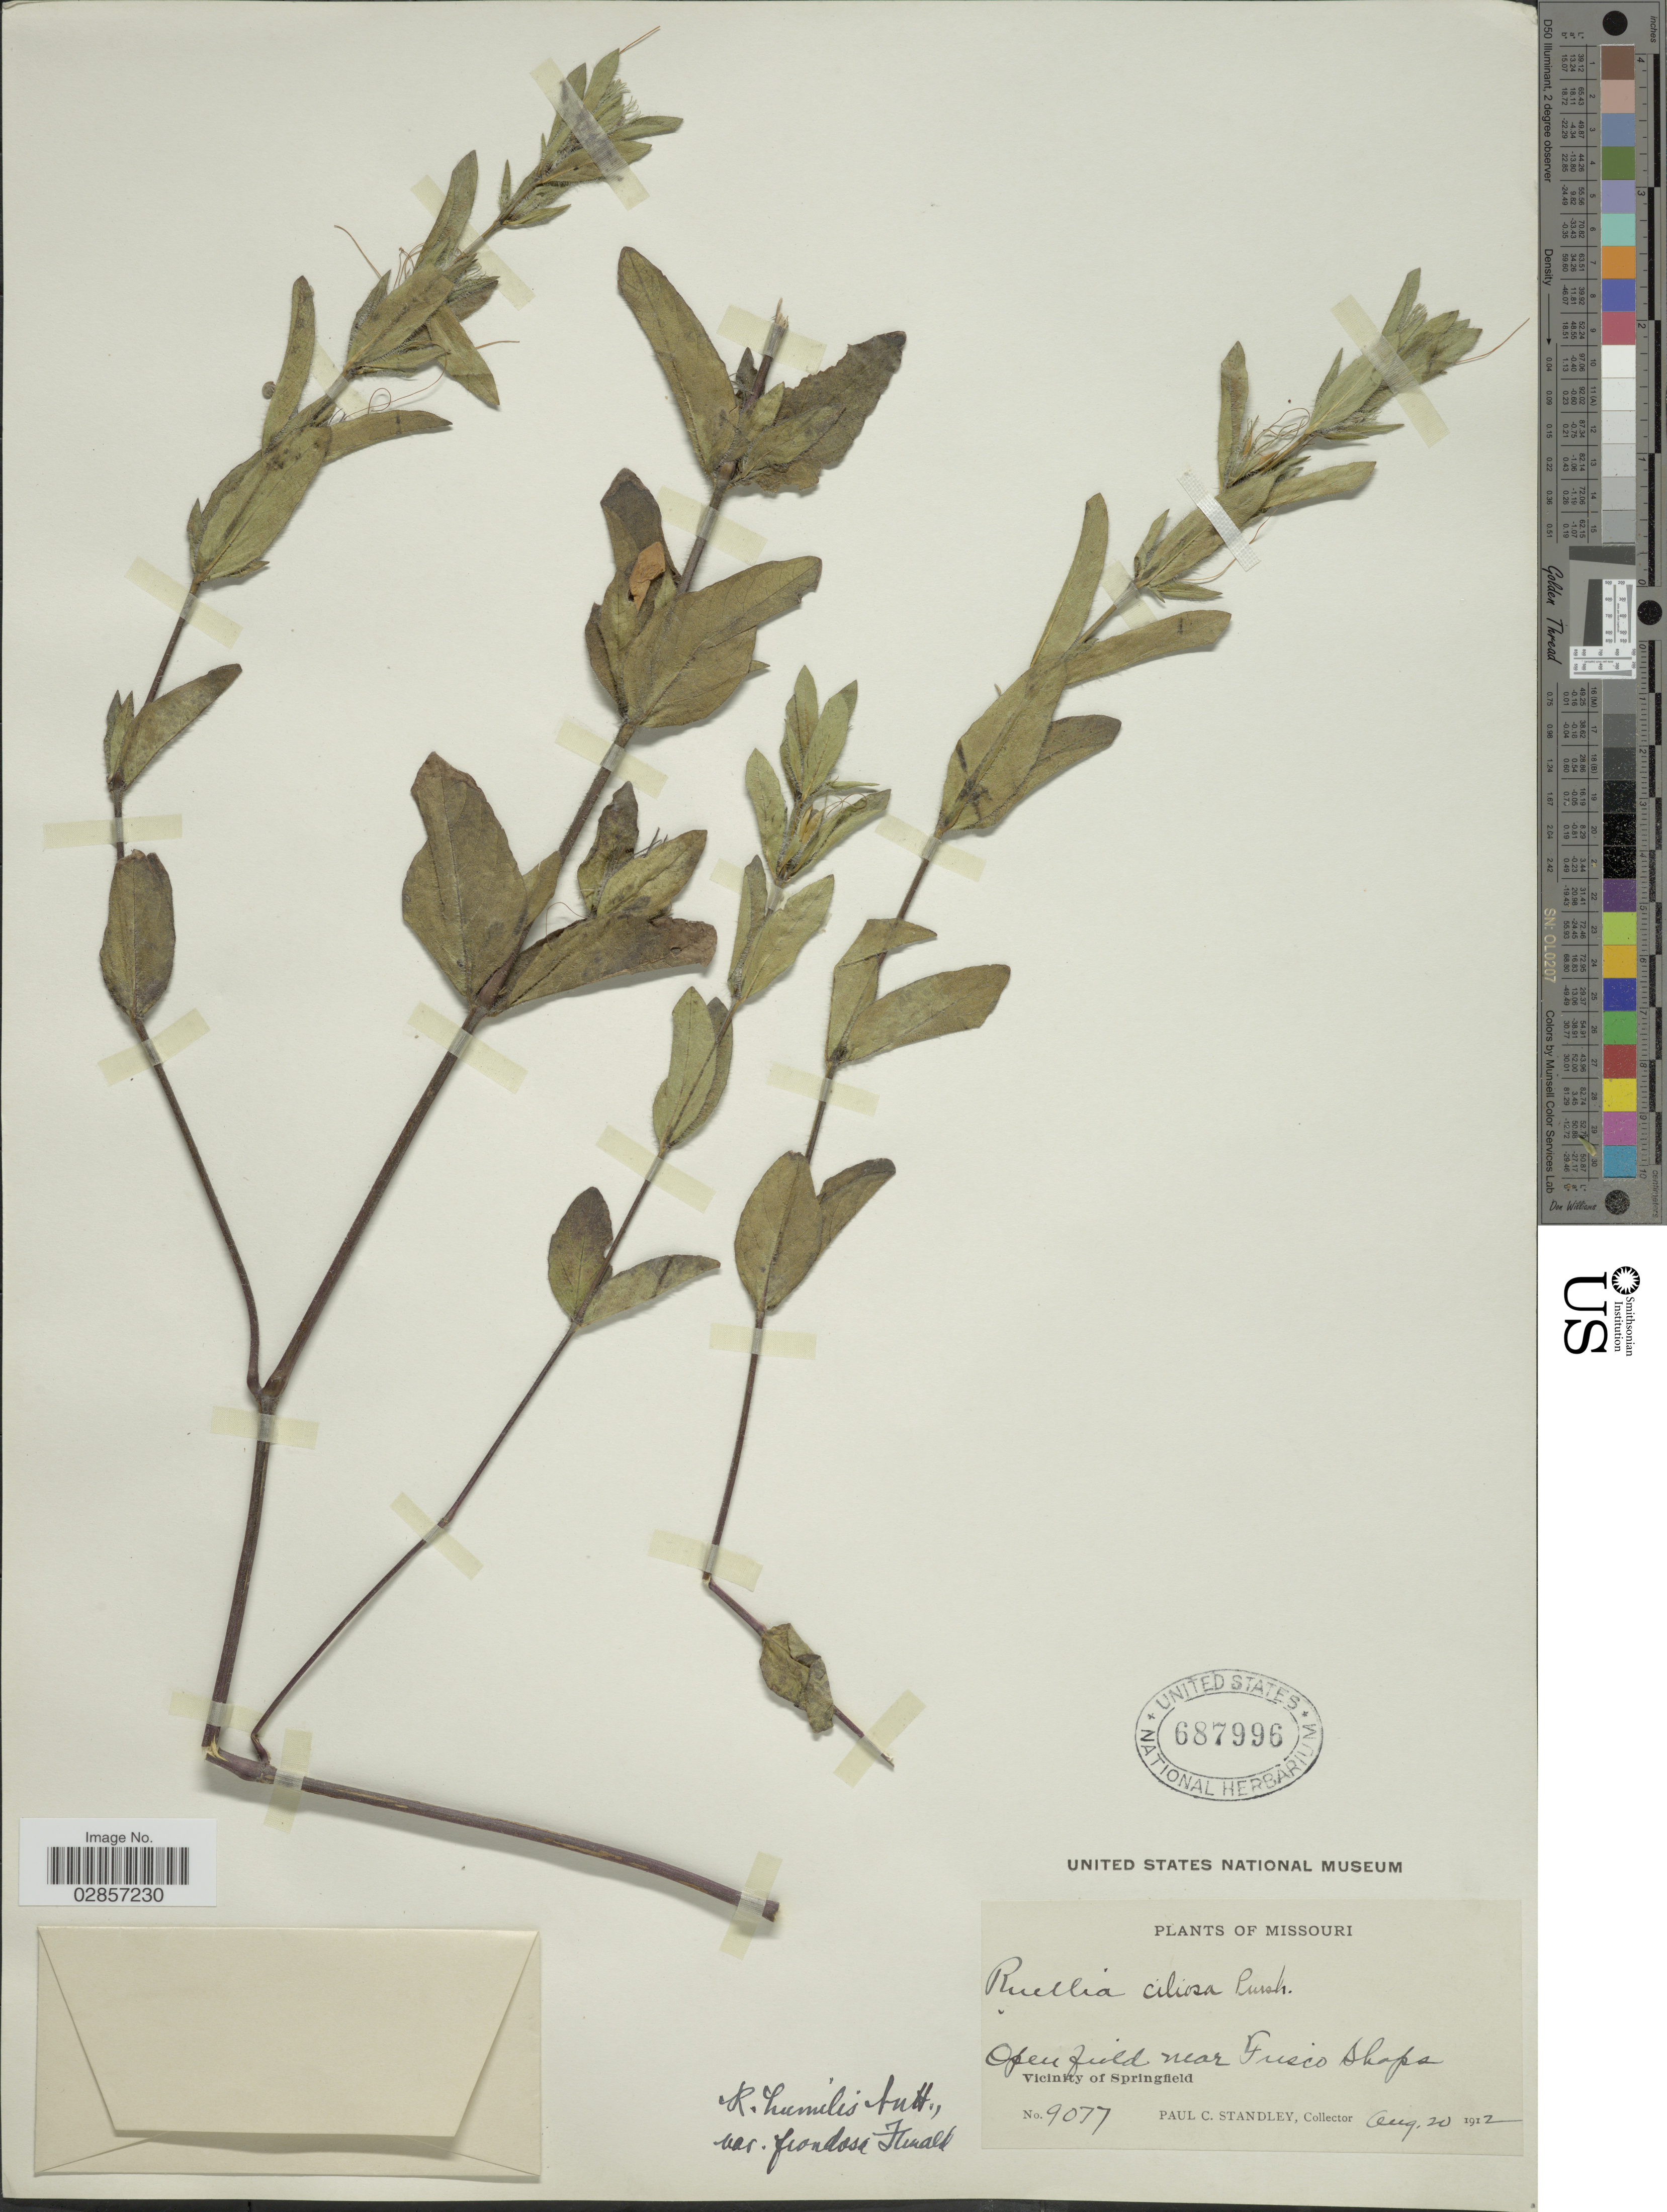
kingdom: Plantae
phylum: Tracheophyta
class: Magnoliopsida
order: Lamiales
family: Acanthaceae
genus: Ruellia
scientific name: Ruellia humilis var. frondosa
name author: Fernald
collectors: P. C. Standley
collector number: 9077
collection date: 1912-08-20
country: United States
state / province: Missouri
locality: Open field near Fusco Shops, Vicinity of Springfield.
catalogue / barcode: US 687996